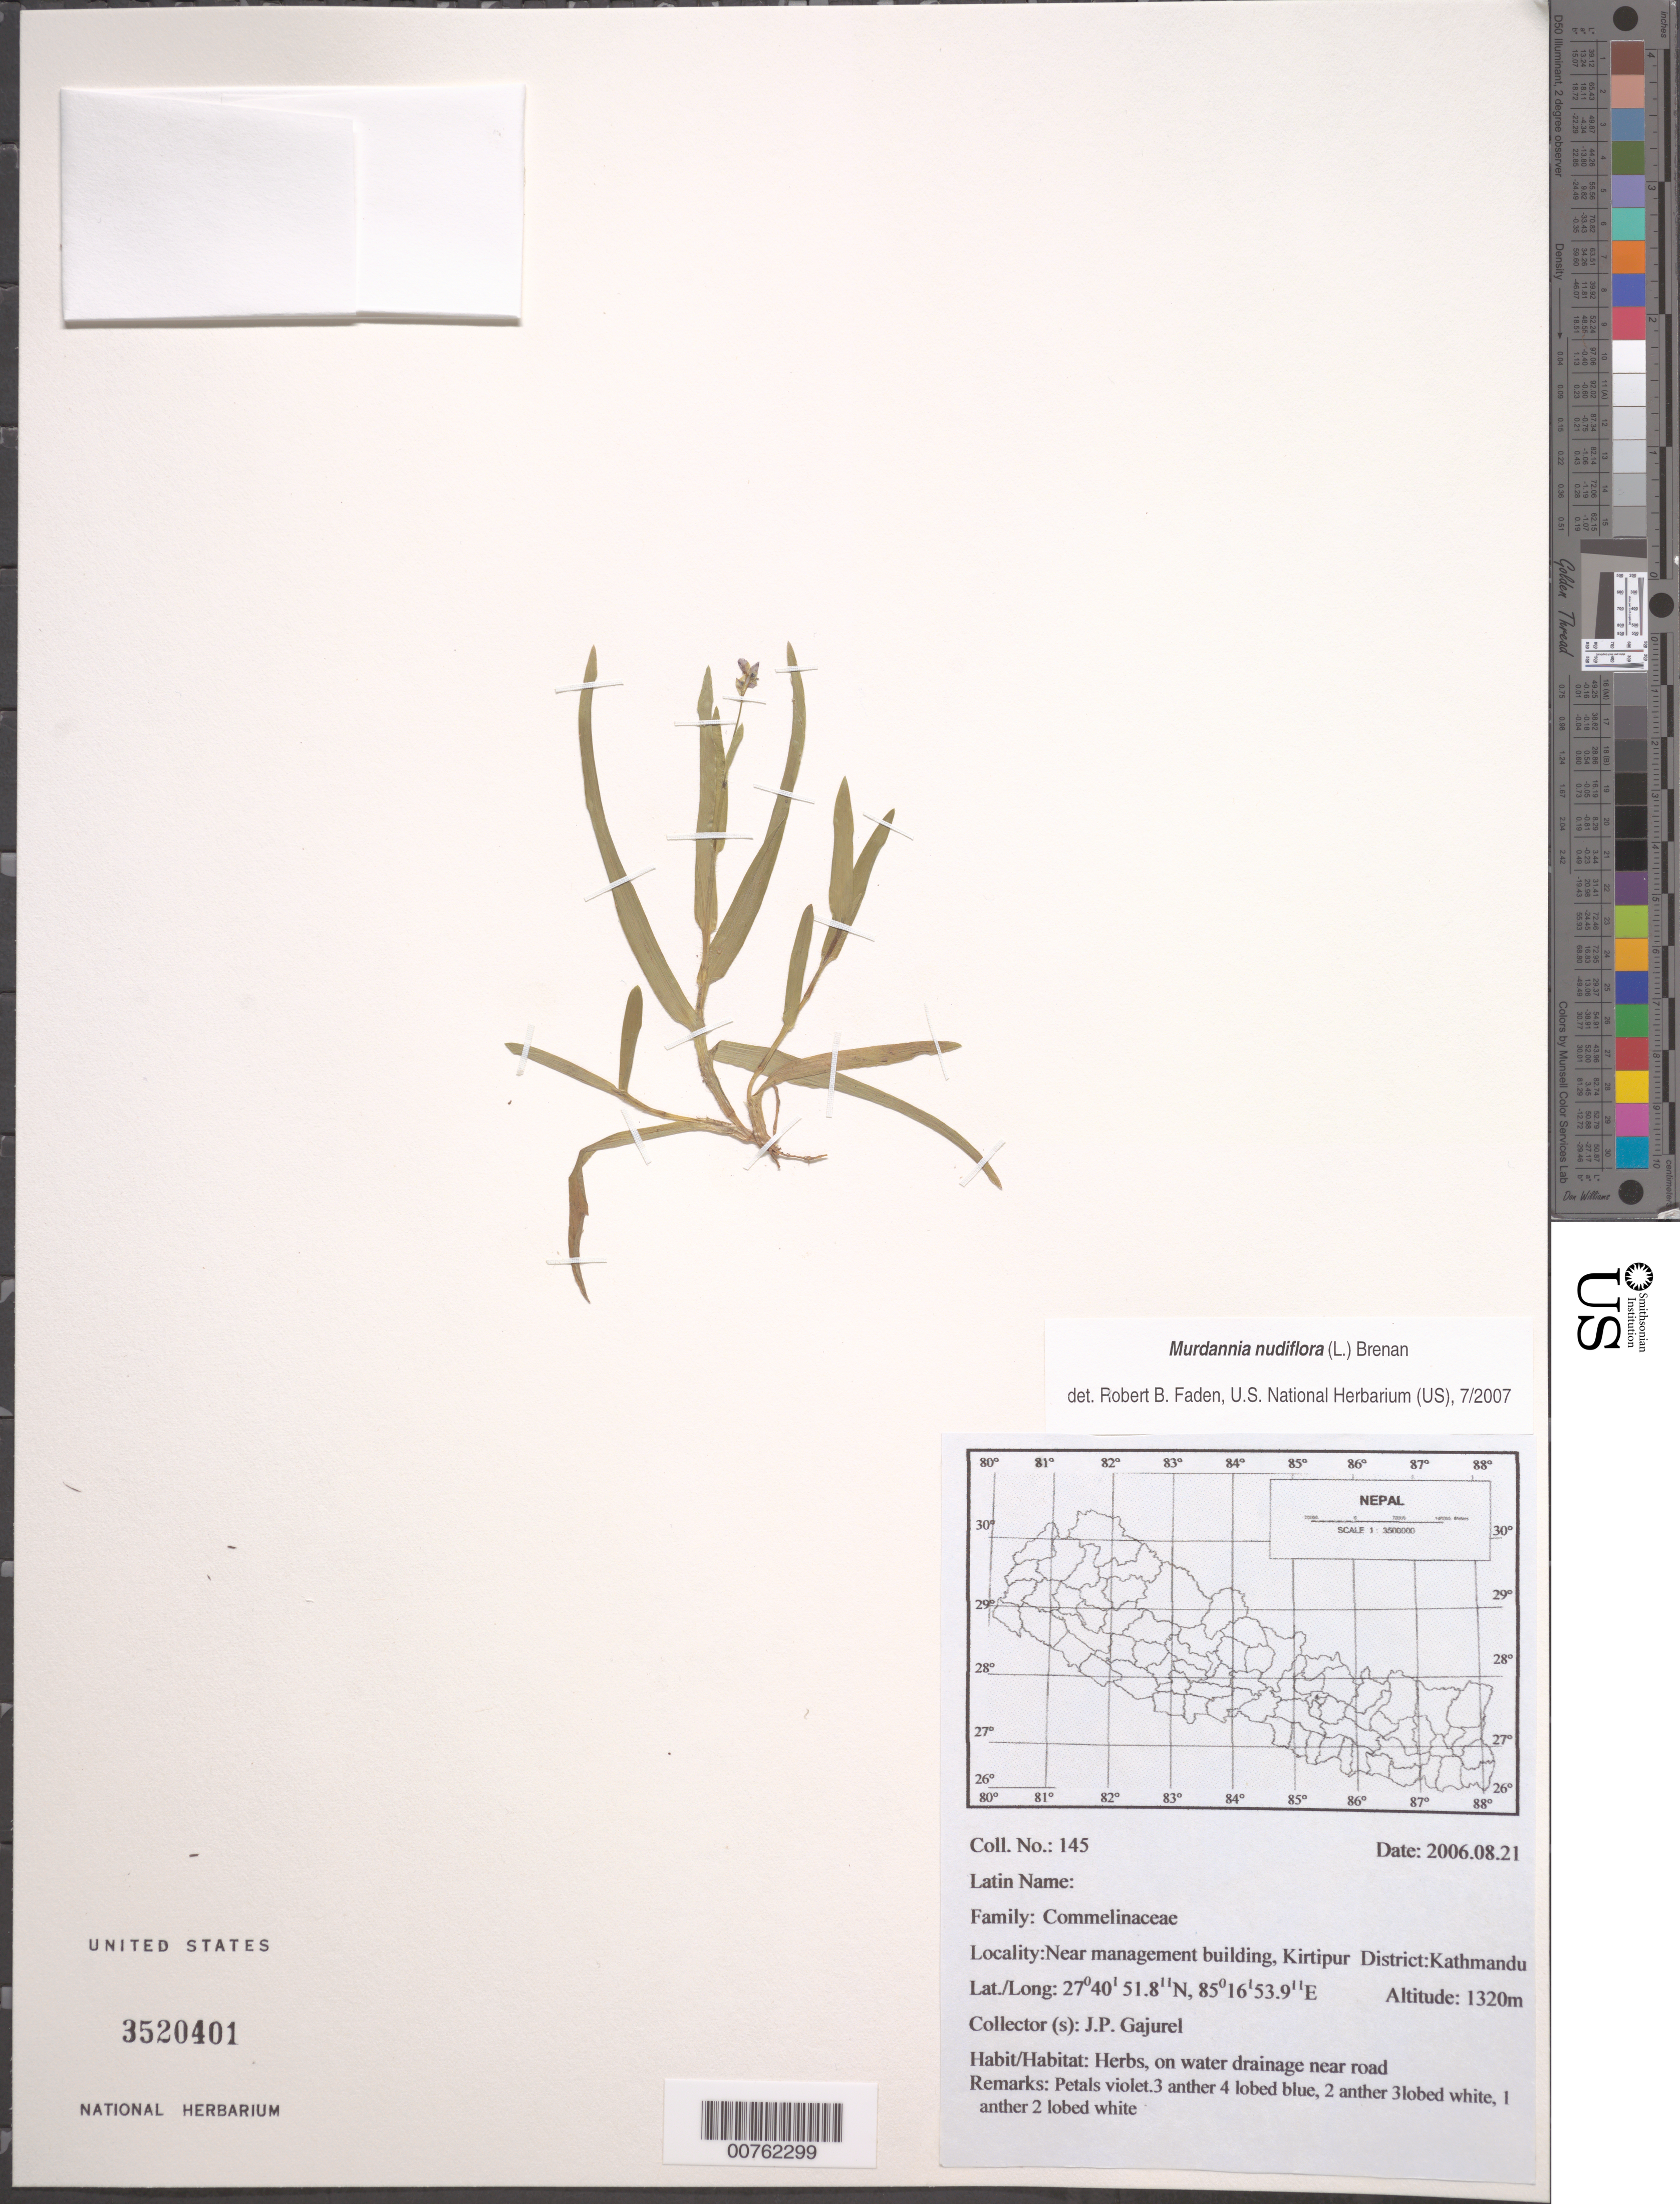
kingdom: Plantae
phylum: Tracheophyta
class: Liliopsida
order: Commelinales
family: Commelinaceae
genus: Murdannia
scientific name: Murdannia nudiflora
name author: (L.) Brenan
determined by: Faden, Robert B., (US), Smithsonian Institution - National Museum of Natural History (UNITED STATES)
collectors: J. Gajurel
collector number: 145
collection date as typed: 21 Aug 2006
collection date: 2006-08-21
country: Nepal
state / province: Bagmati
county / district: Kathmandu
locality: Near management building, Kirtipur.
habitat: Herbs, on water drainage near road.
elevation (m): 1320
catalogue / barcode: US 3520401